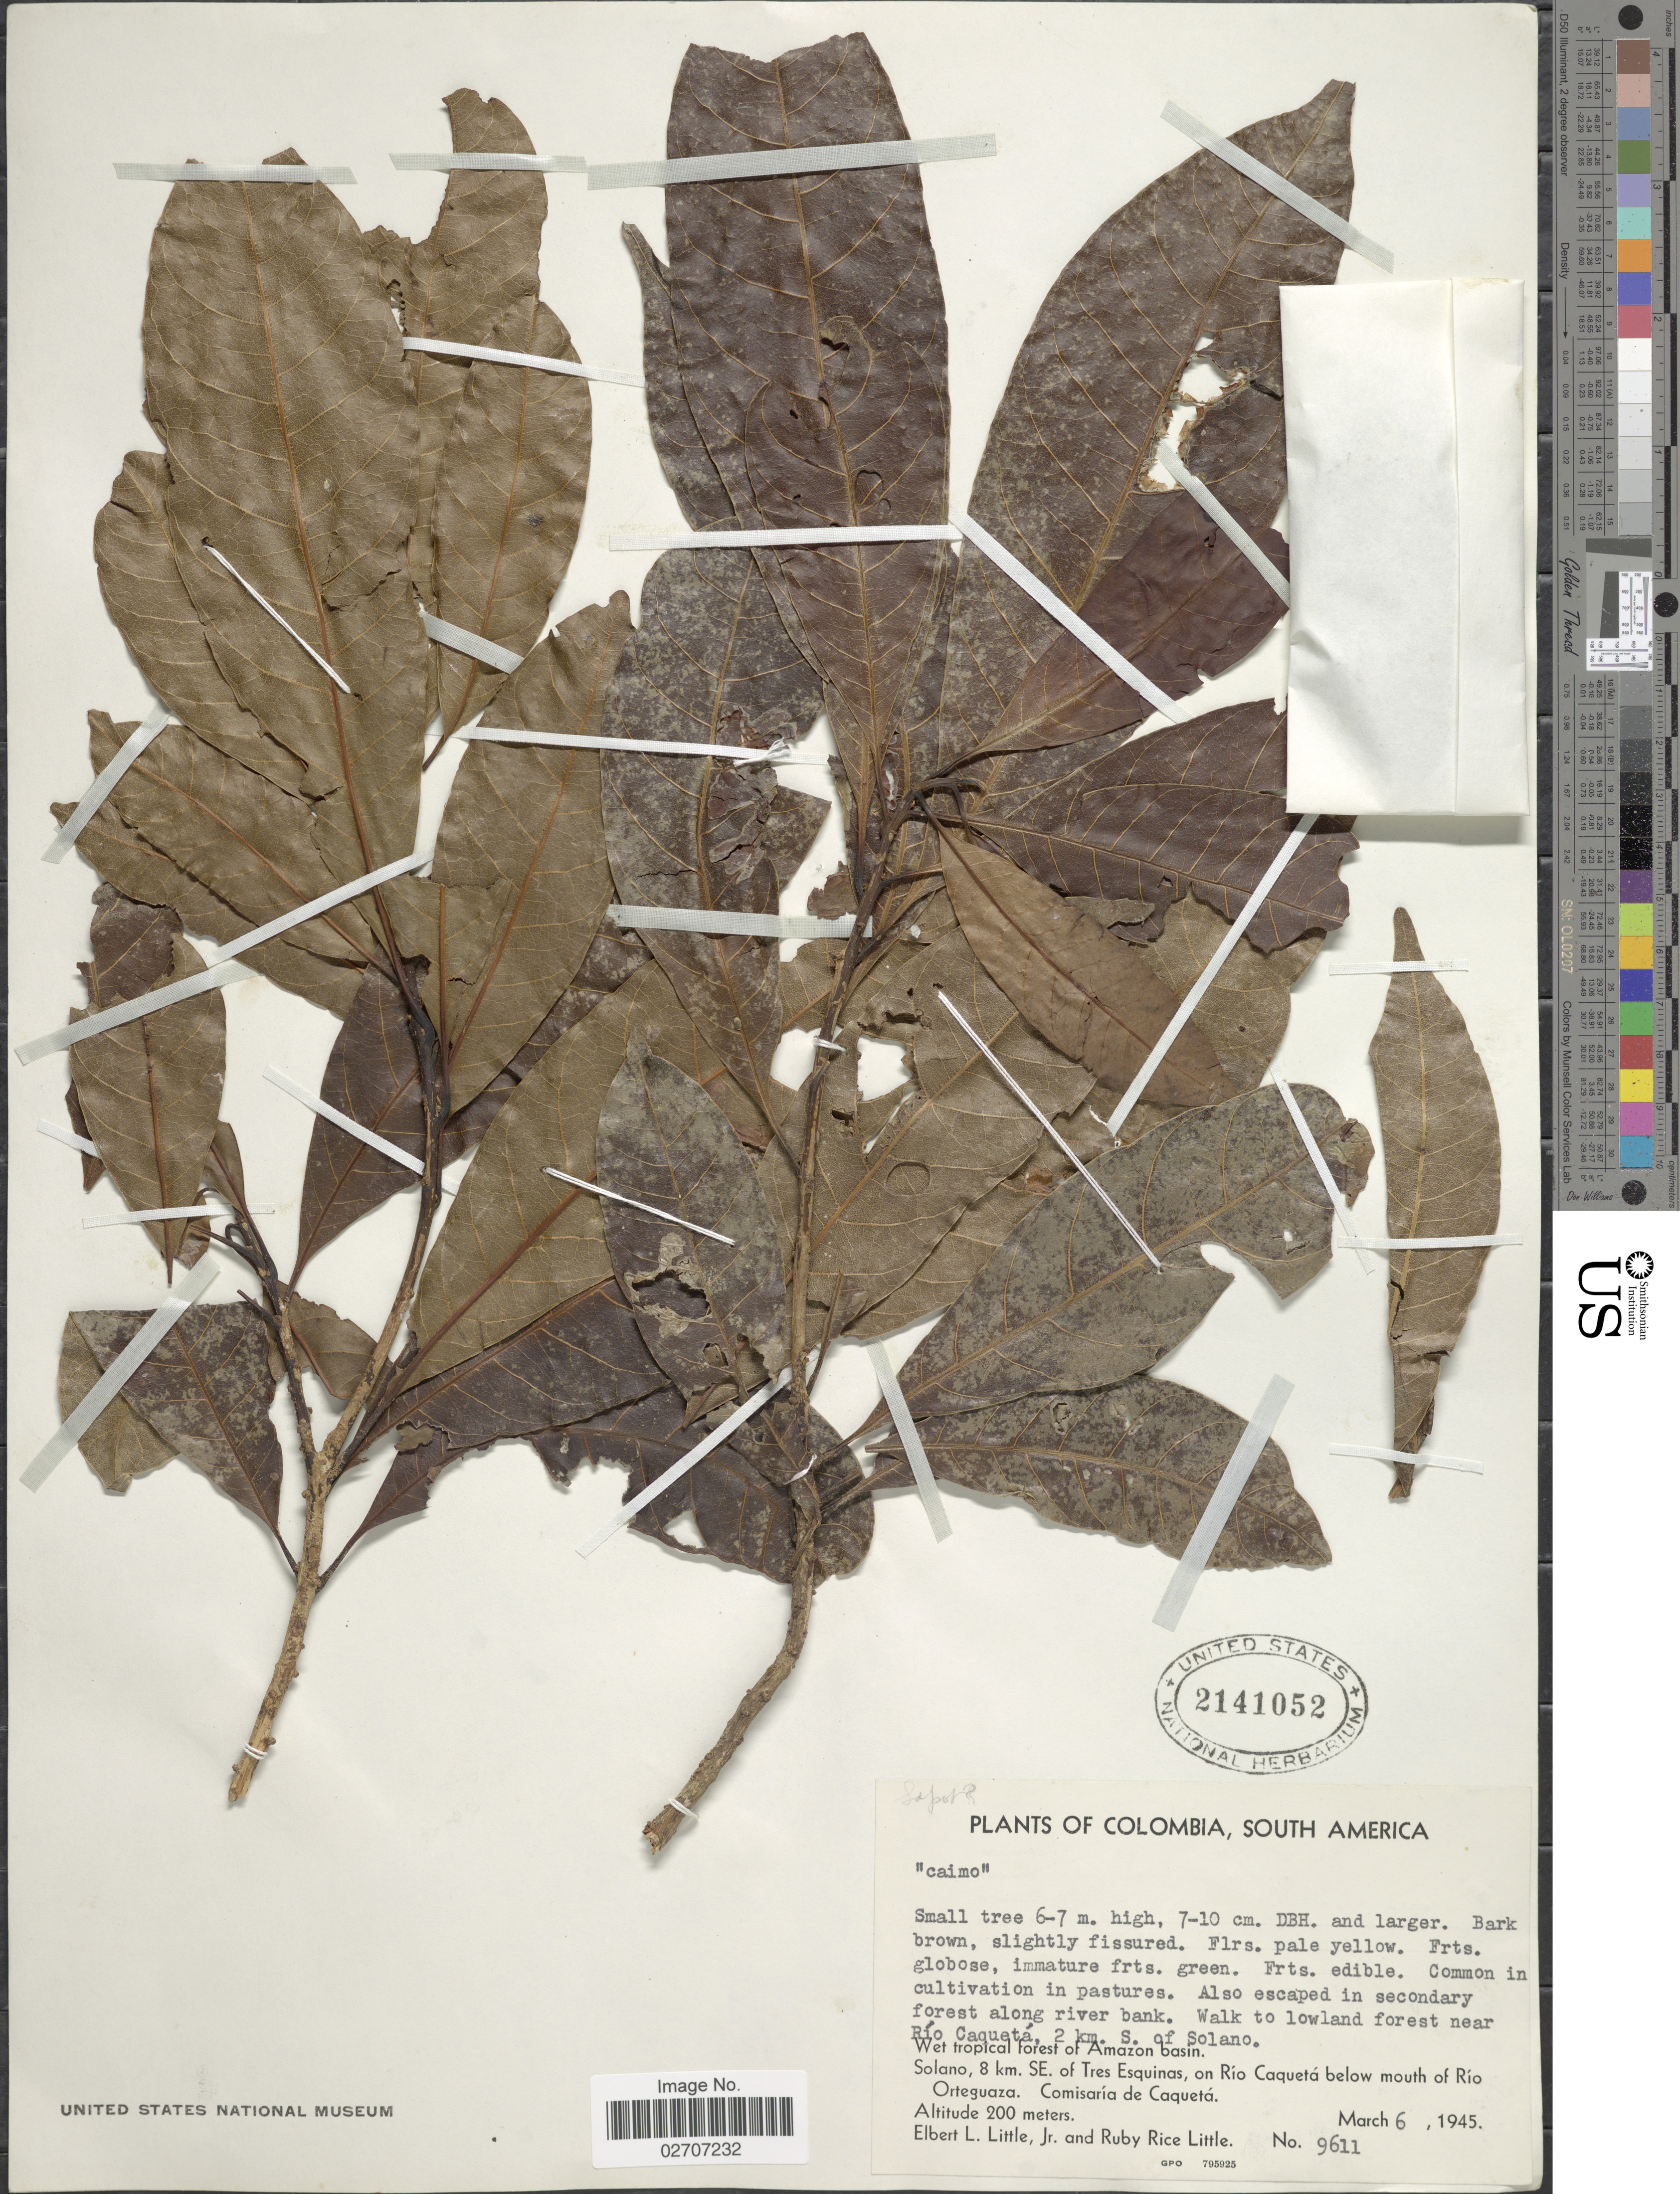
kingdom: Plantae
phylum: Tracheophyta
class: Magnoliopsida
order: Ericales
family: Sapotaceae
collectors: E. L. Little & R. R. Little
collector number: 9611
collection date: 1945-03-06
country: Colombia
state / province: Caquetá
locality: Walk to lowland forest near Rio Caqueta. 2 km S. of Solano. Wet tropical forest of Amazon basin, Solano, 8 km. SE. of Tres Esquinos, Caqueta below mouth of Rio Orteguaza. Comisara de Caqueta.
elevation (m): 200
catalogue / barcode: US 2141052